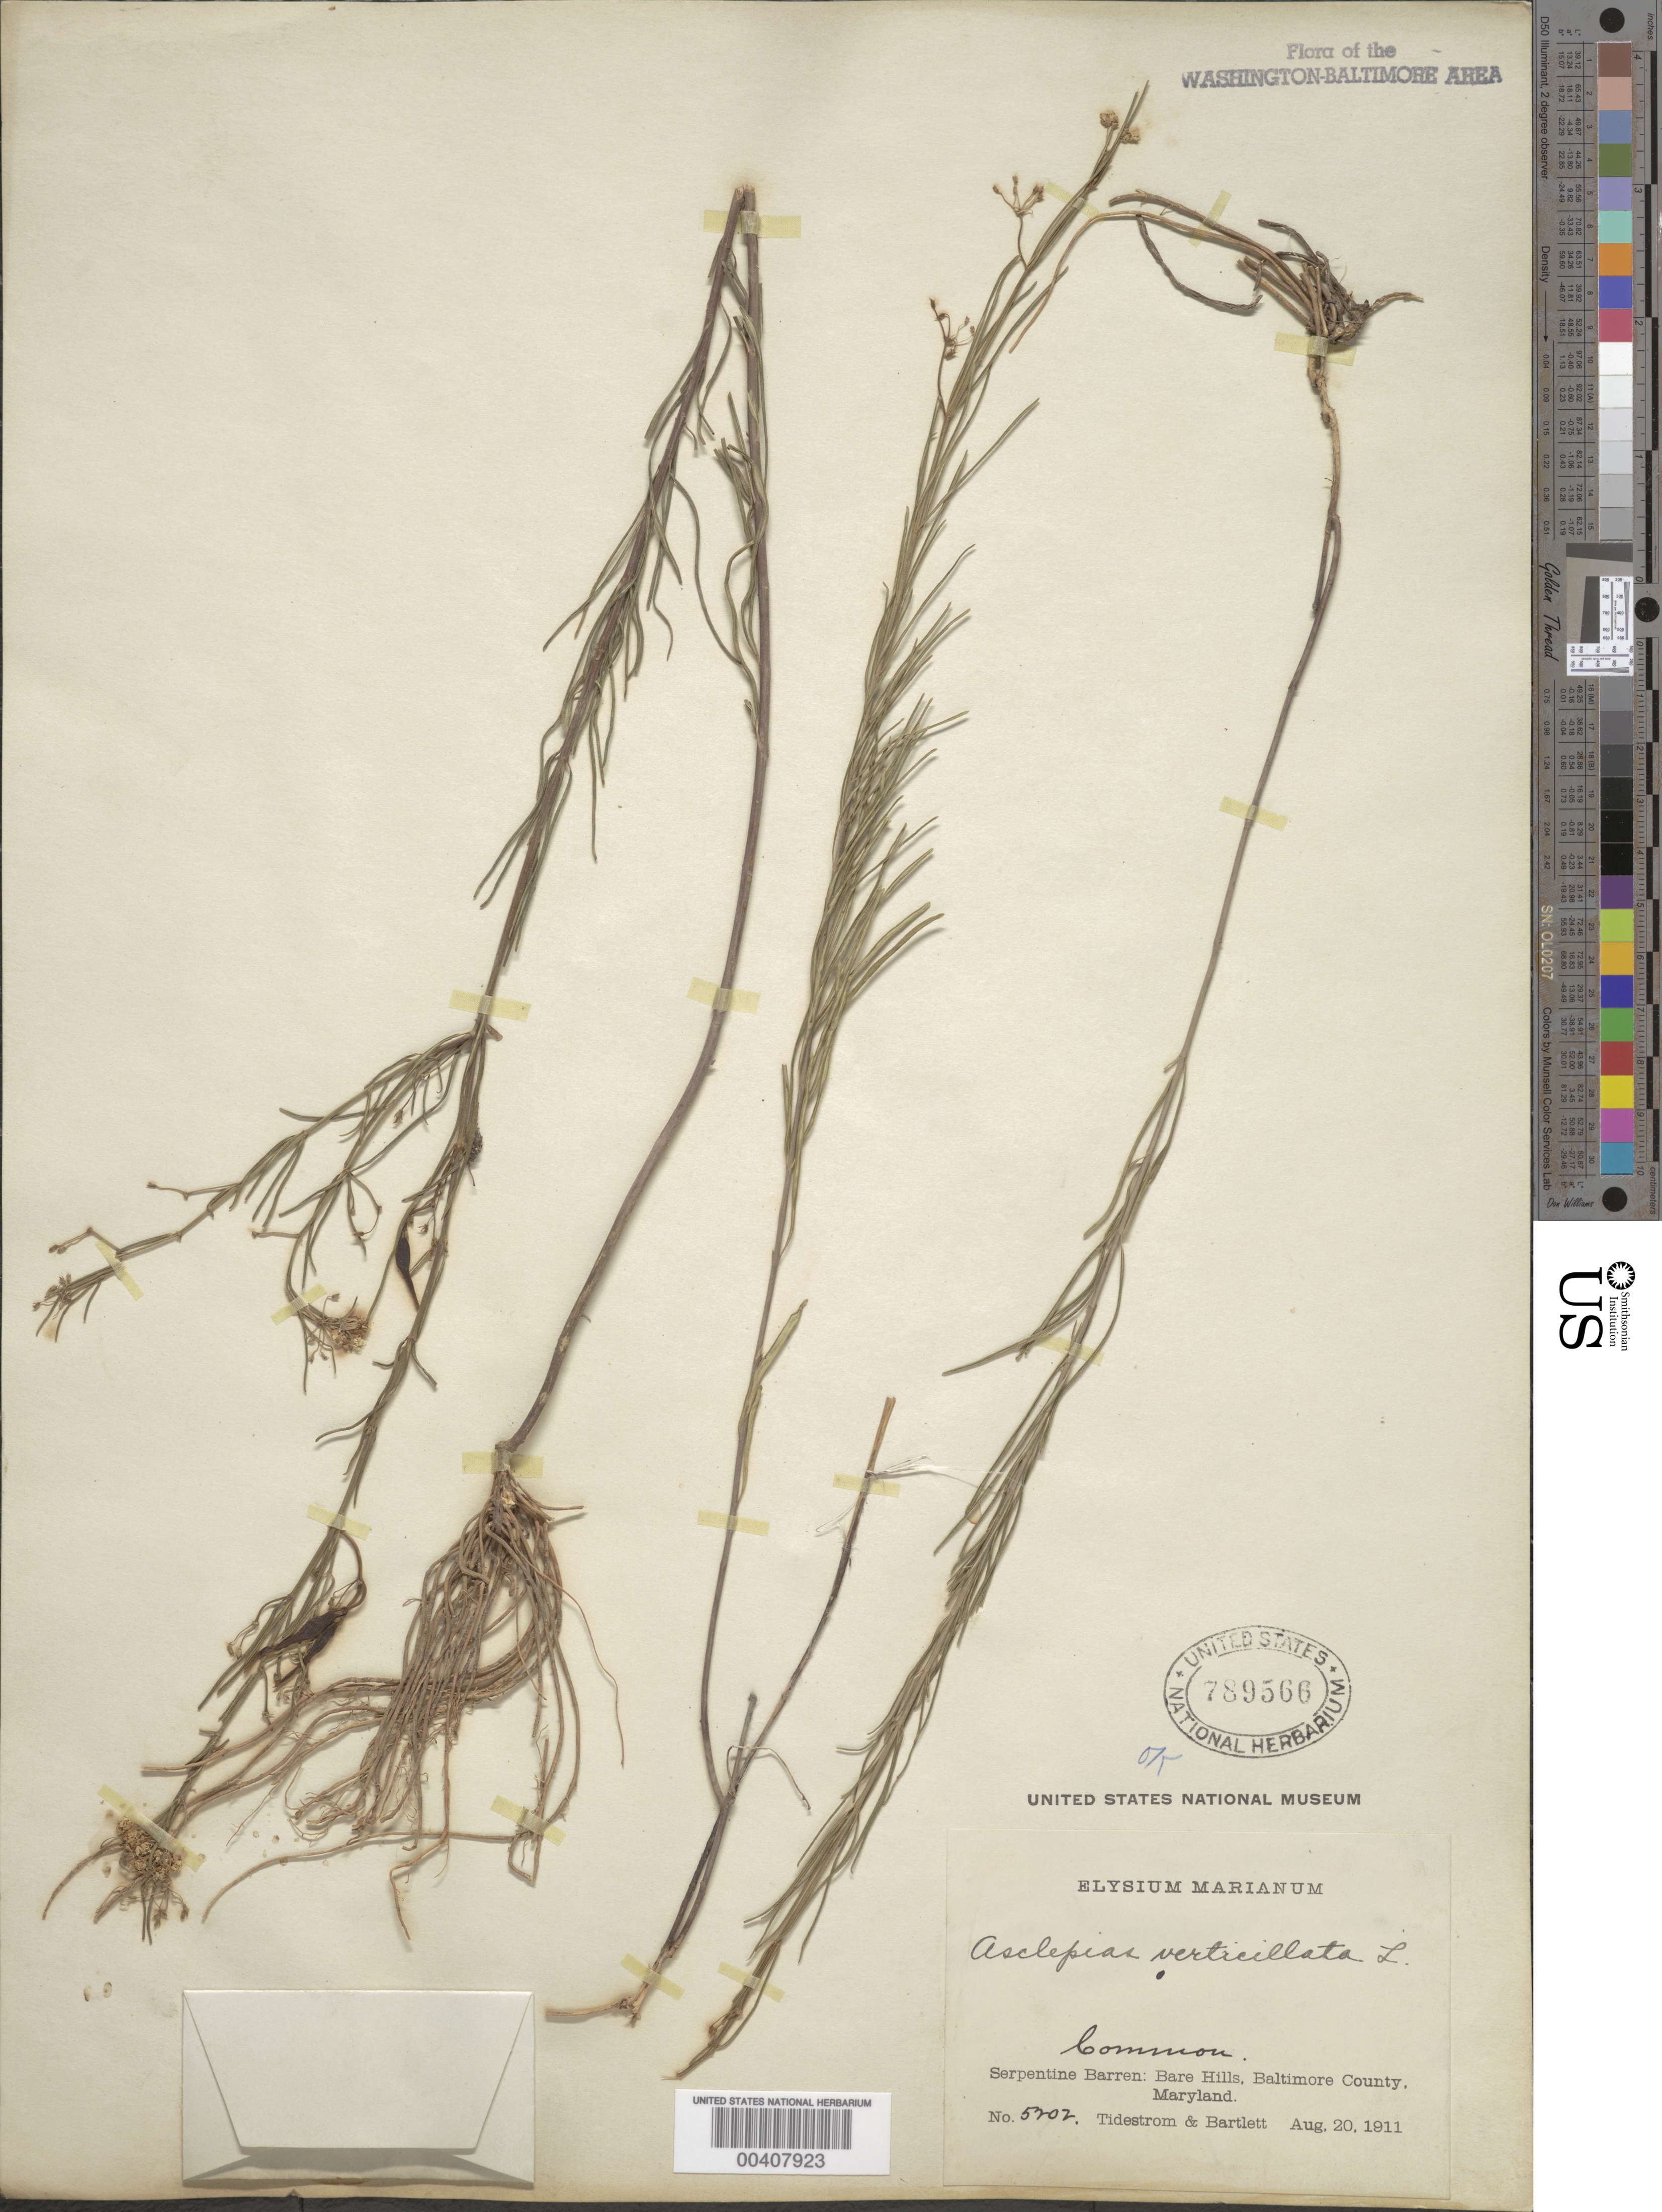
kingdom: Plantae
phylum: Tracheophyta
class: Magnoliopsida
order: Gentianales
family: Apocynaceae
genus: Asclepias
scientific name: Asclepias verticillata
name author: L.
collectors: I. F. Tidestrom & H. H. Bartlett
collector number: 5202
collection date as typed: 20 Aug 1911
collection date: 1911-08-20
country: United States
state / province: Maryland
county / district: Baltimore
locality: Serpentine barrens, Bare Hills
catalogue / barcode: US 789566